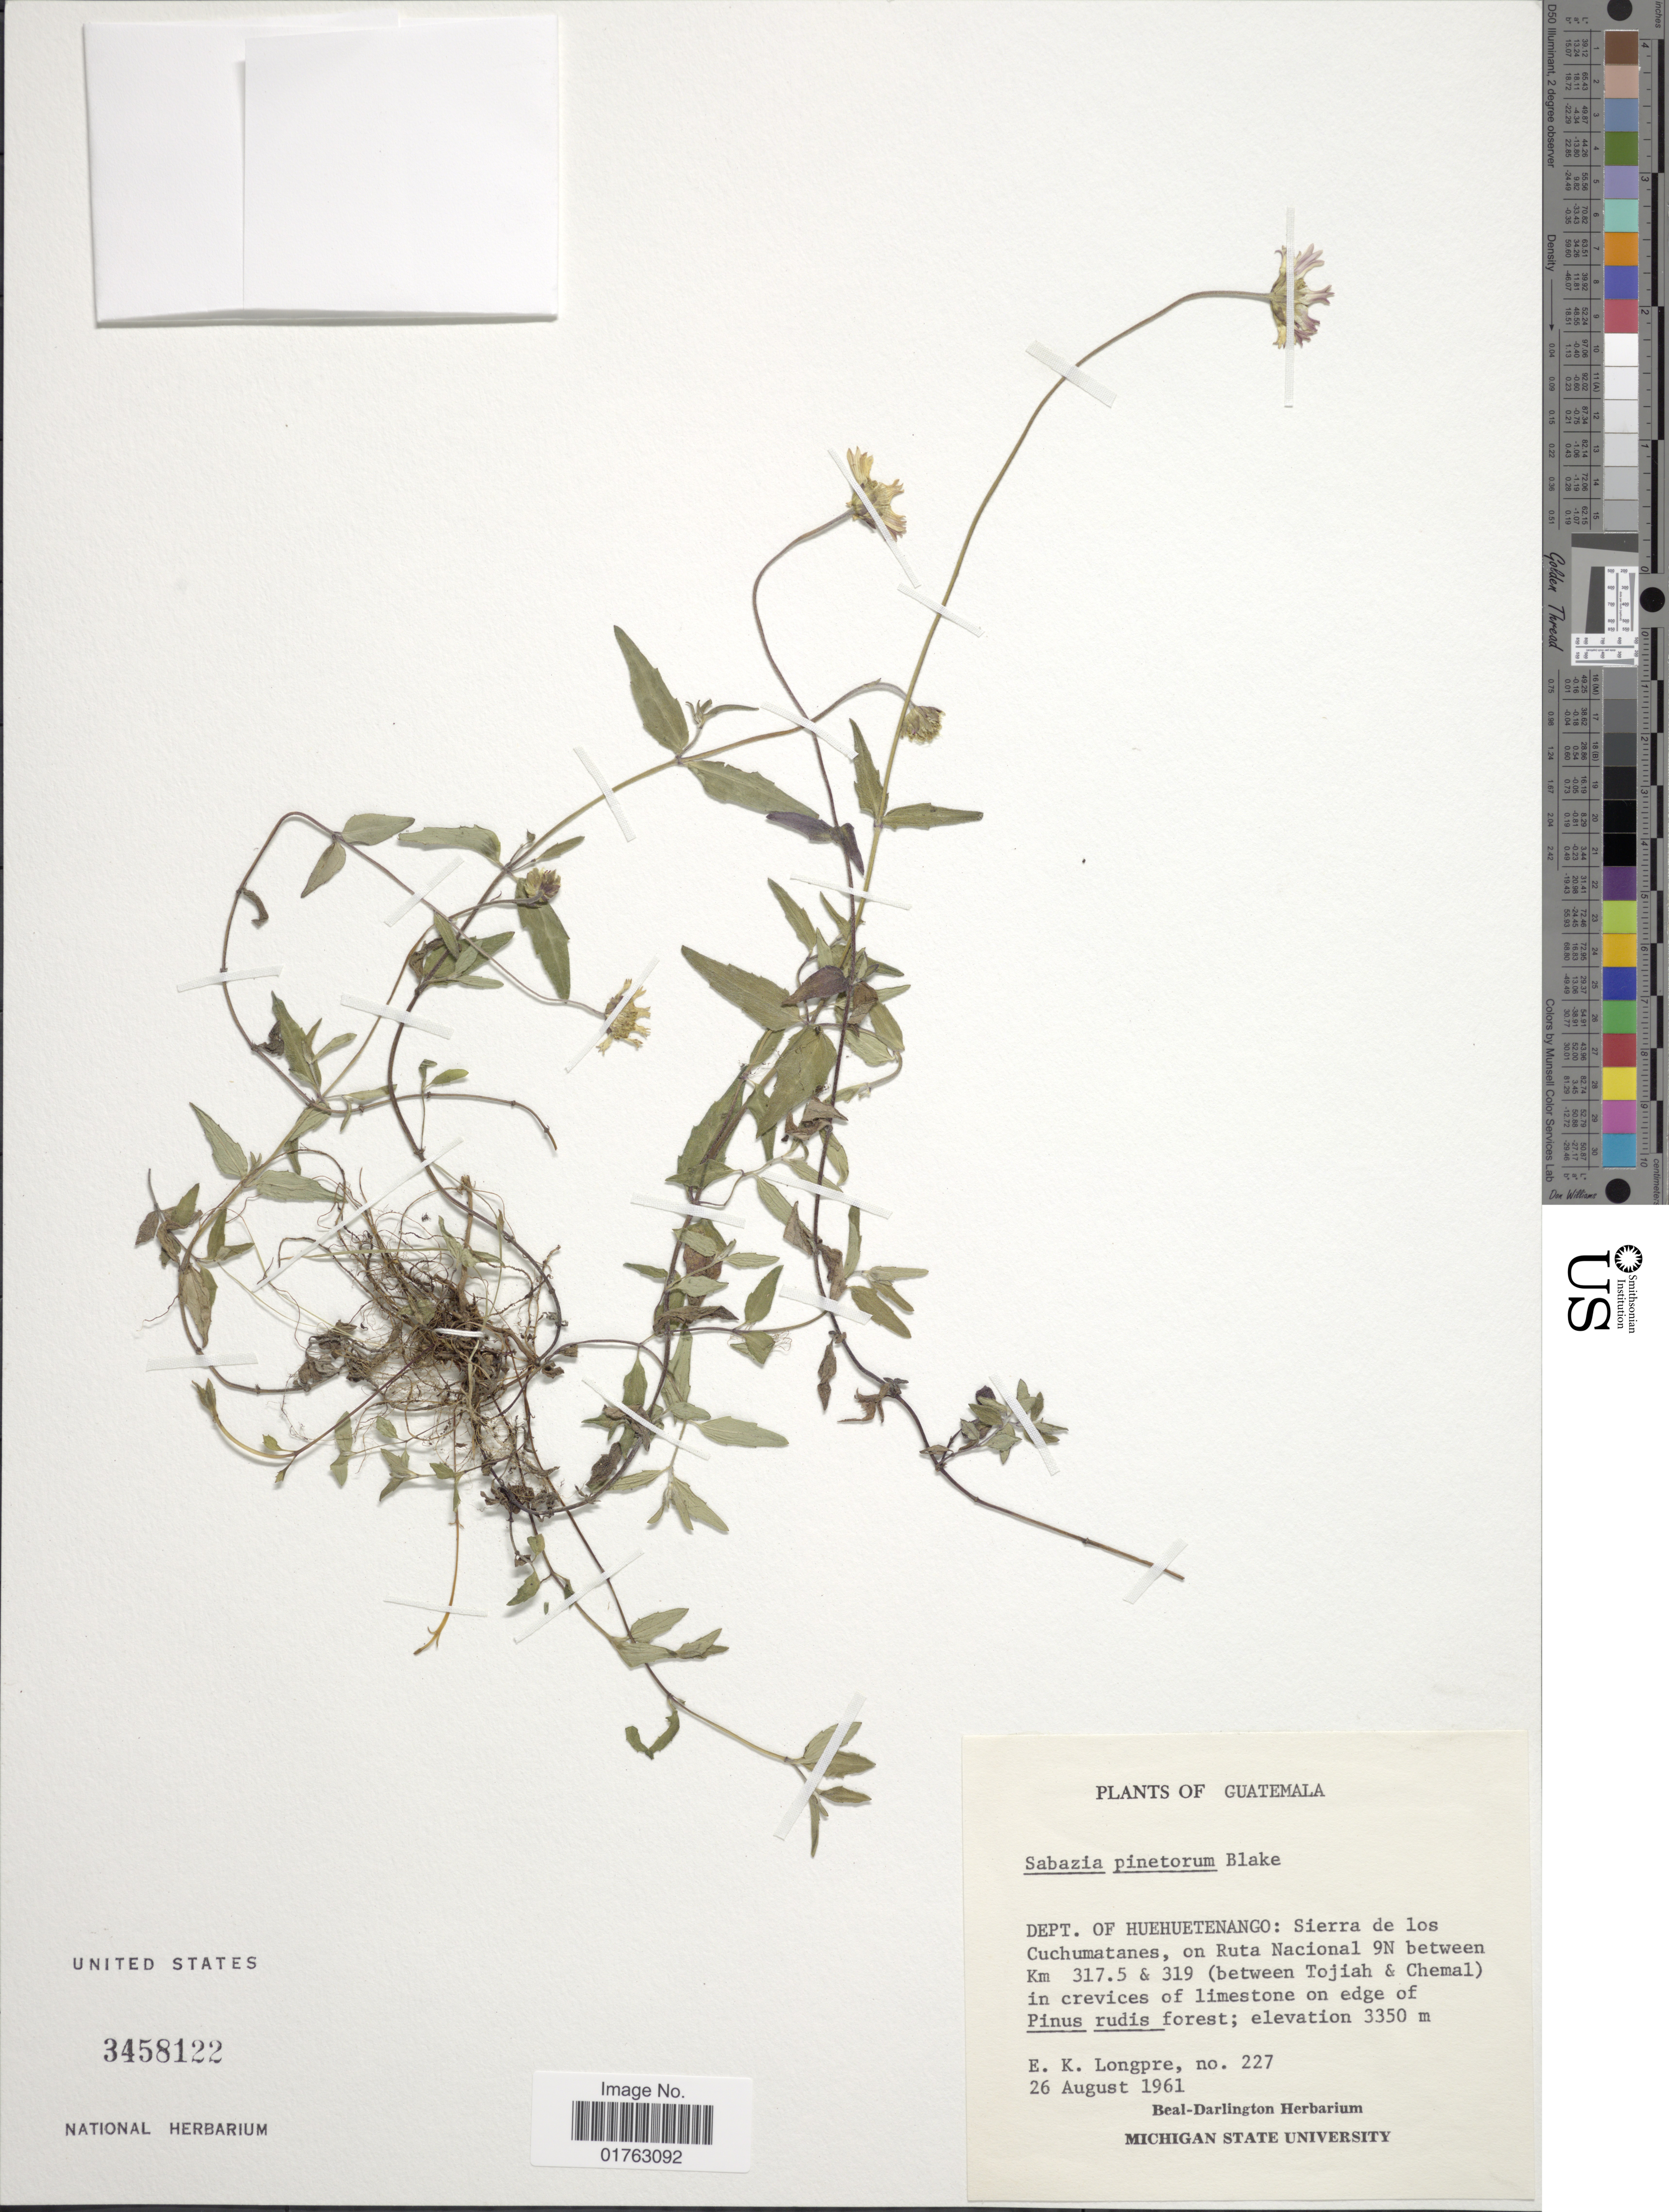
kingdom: Plantae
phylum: Tracheophyta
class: Magnoliopsida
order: Asterales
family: Asteraceae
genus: Sabazia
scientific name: Sabazia pinetorum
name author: S.F. Blake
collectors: E. Longpre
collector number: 227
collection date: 1961-08-26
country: Guatemala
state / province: Huehuetenango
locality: Dept. Huehuetenango: Sierra de los Cuchumatantes, on Ruta Nacional 9N between Km 317.5 & 319 (between Tojiah & Chemal)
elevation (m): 3350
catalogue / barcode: US 3458122